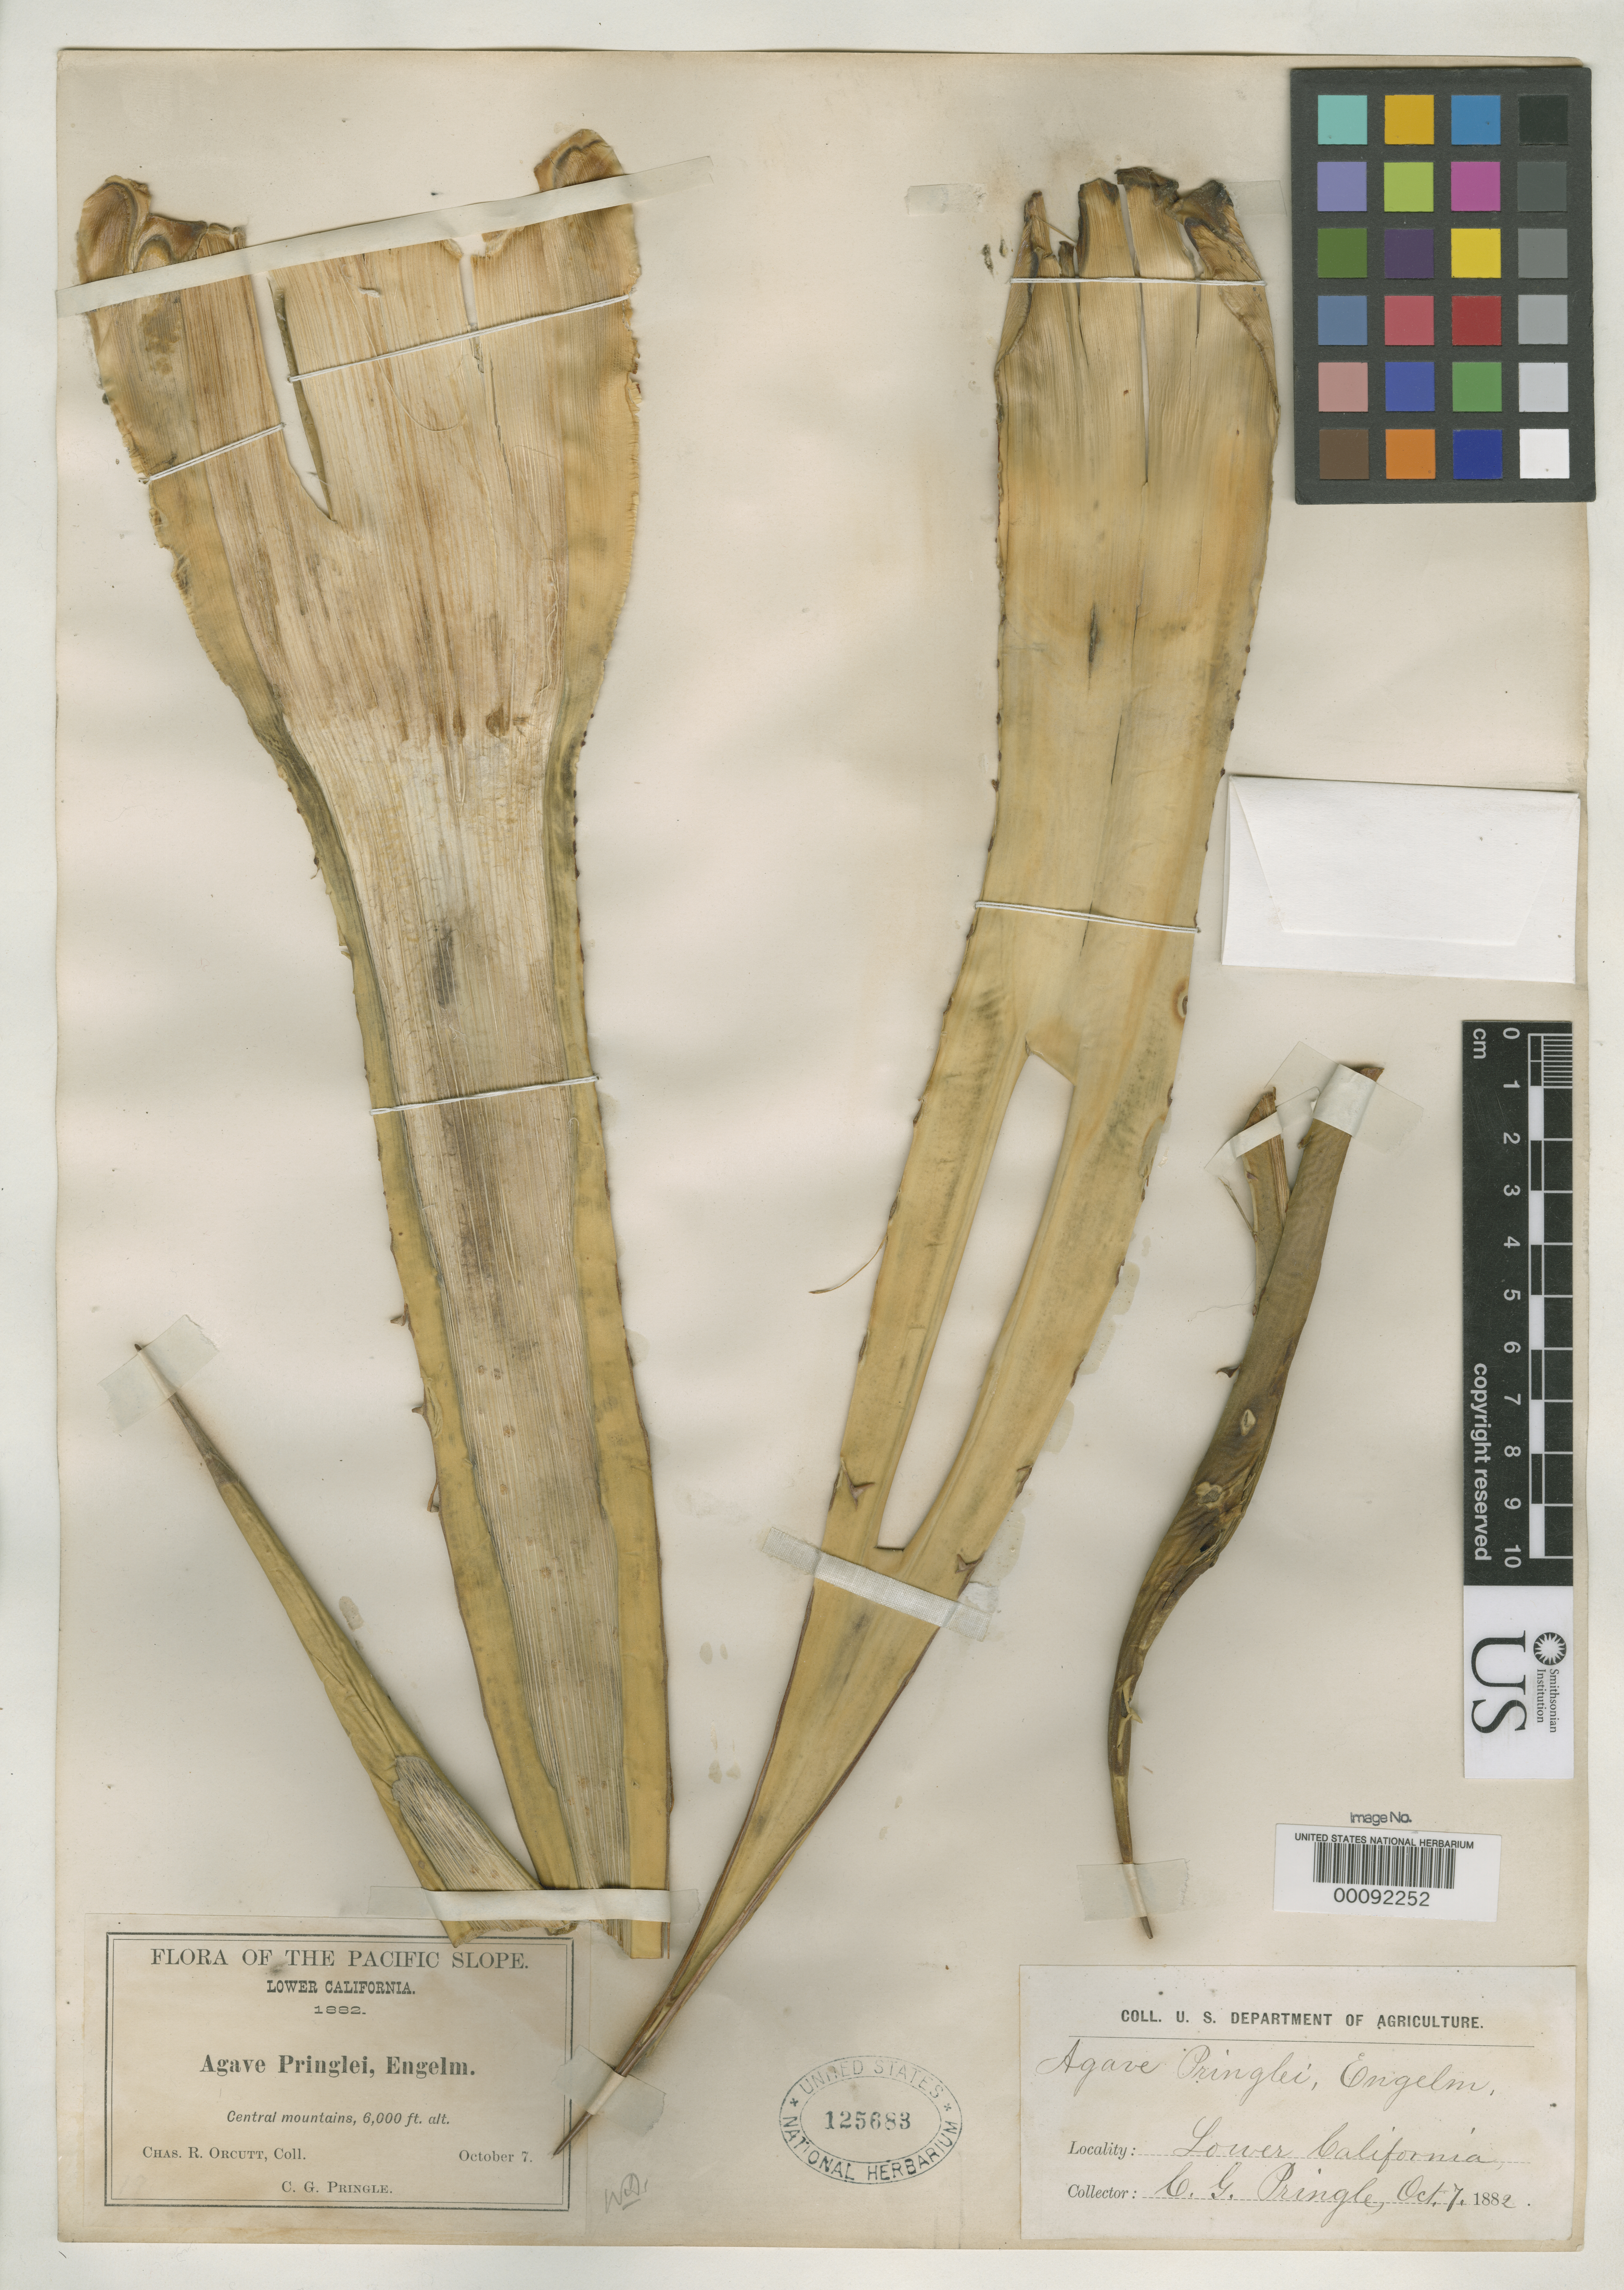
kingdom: Plantae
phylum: Tracheophyta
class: Liliopsida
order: Asparagales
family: Asparagaceae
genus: Agave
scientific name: Agave pringlei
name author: Engelm. in Baker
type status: Type Collection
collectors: C. R. Orcutt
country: Mexico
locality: Central Mountains.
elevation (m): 1829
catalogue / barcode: US 125683